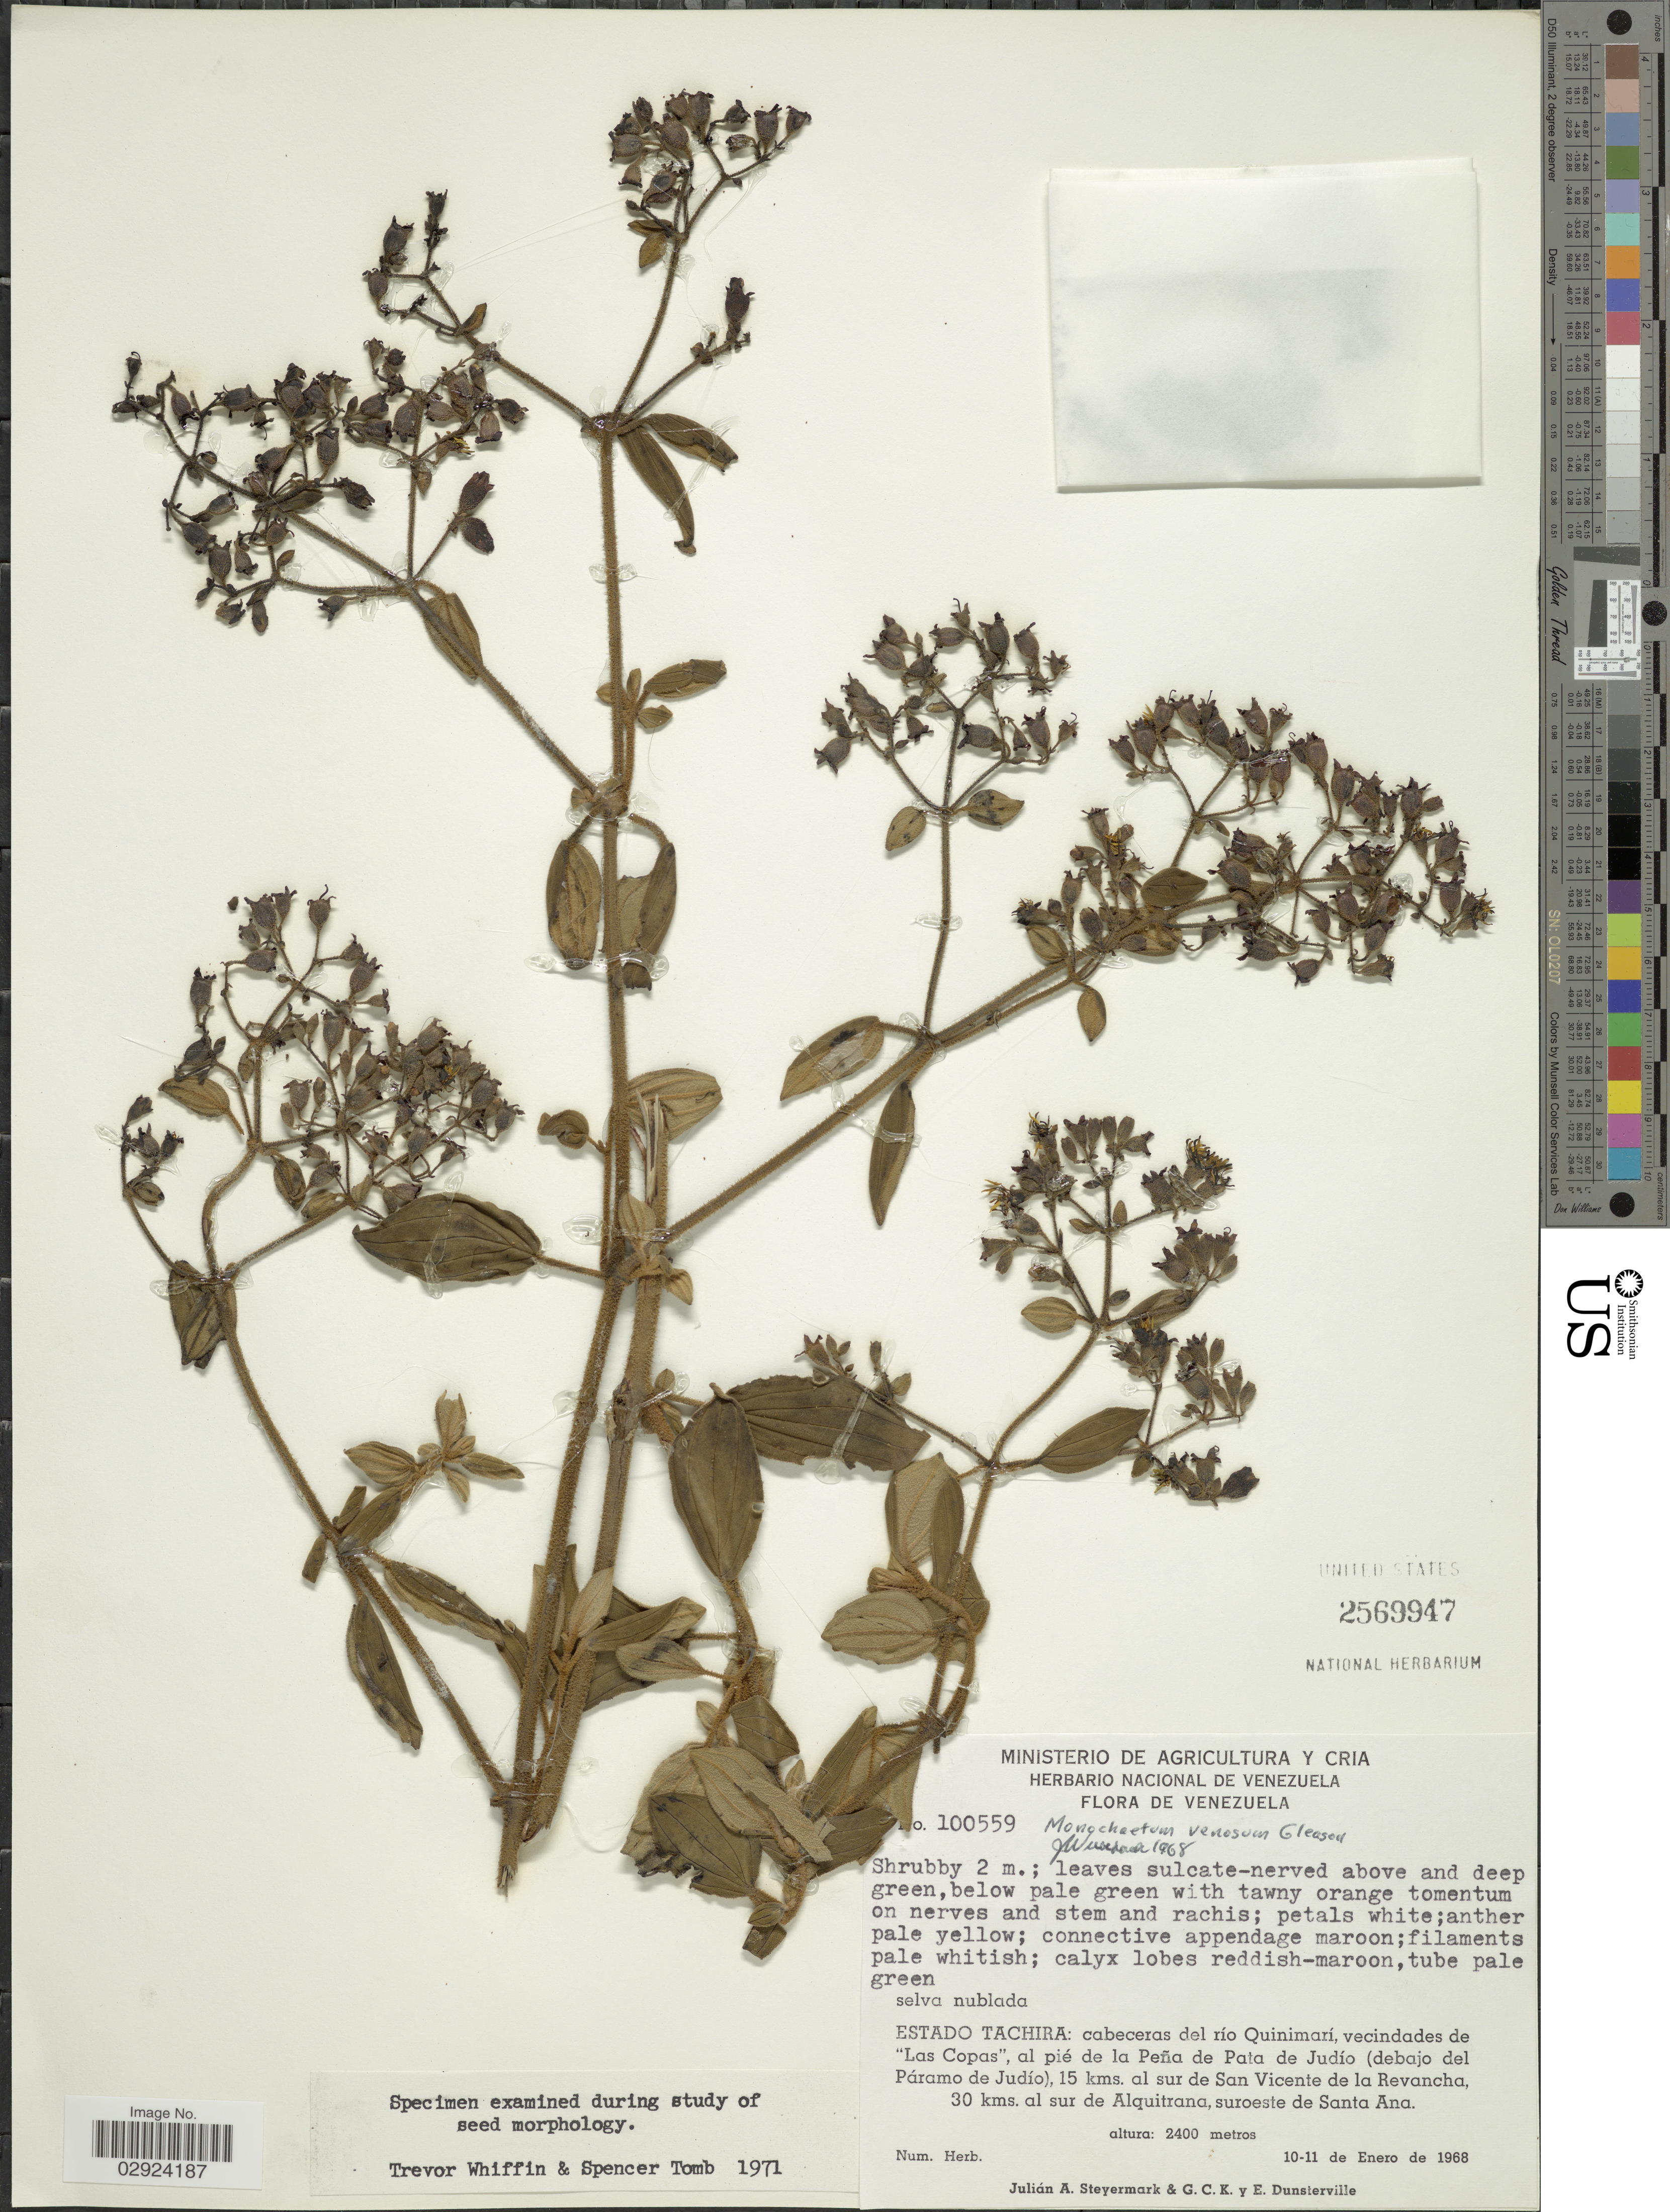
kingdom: Plantae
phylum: Tracheophyta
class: Magnoliopsida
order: Myrtales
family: Melastomataceae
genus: Monochaetum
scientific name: Monochaetum venosum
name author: Gleason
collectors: J. Steyermark, G. C. K. Dunsterville & E. Dunsterville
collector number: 100559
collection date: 1968-01-10/1968-01-11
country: Venezuela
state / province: Tachira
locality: Estado Tachira: cabeceras del río Quinimarí, vecindades de "Las Copas", al pie de la Peña de Pata de Judío (debajo del Páramo de Judío), 15 kms. al sur de San Vicente de la Revancha, 30 kms. al sur de Alquitrana, suroeste de Santa Ana.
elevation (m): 2400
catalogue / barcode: US 2569947